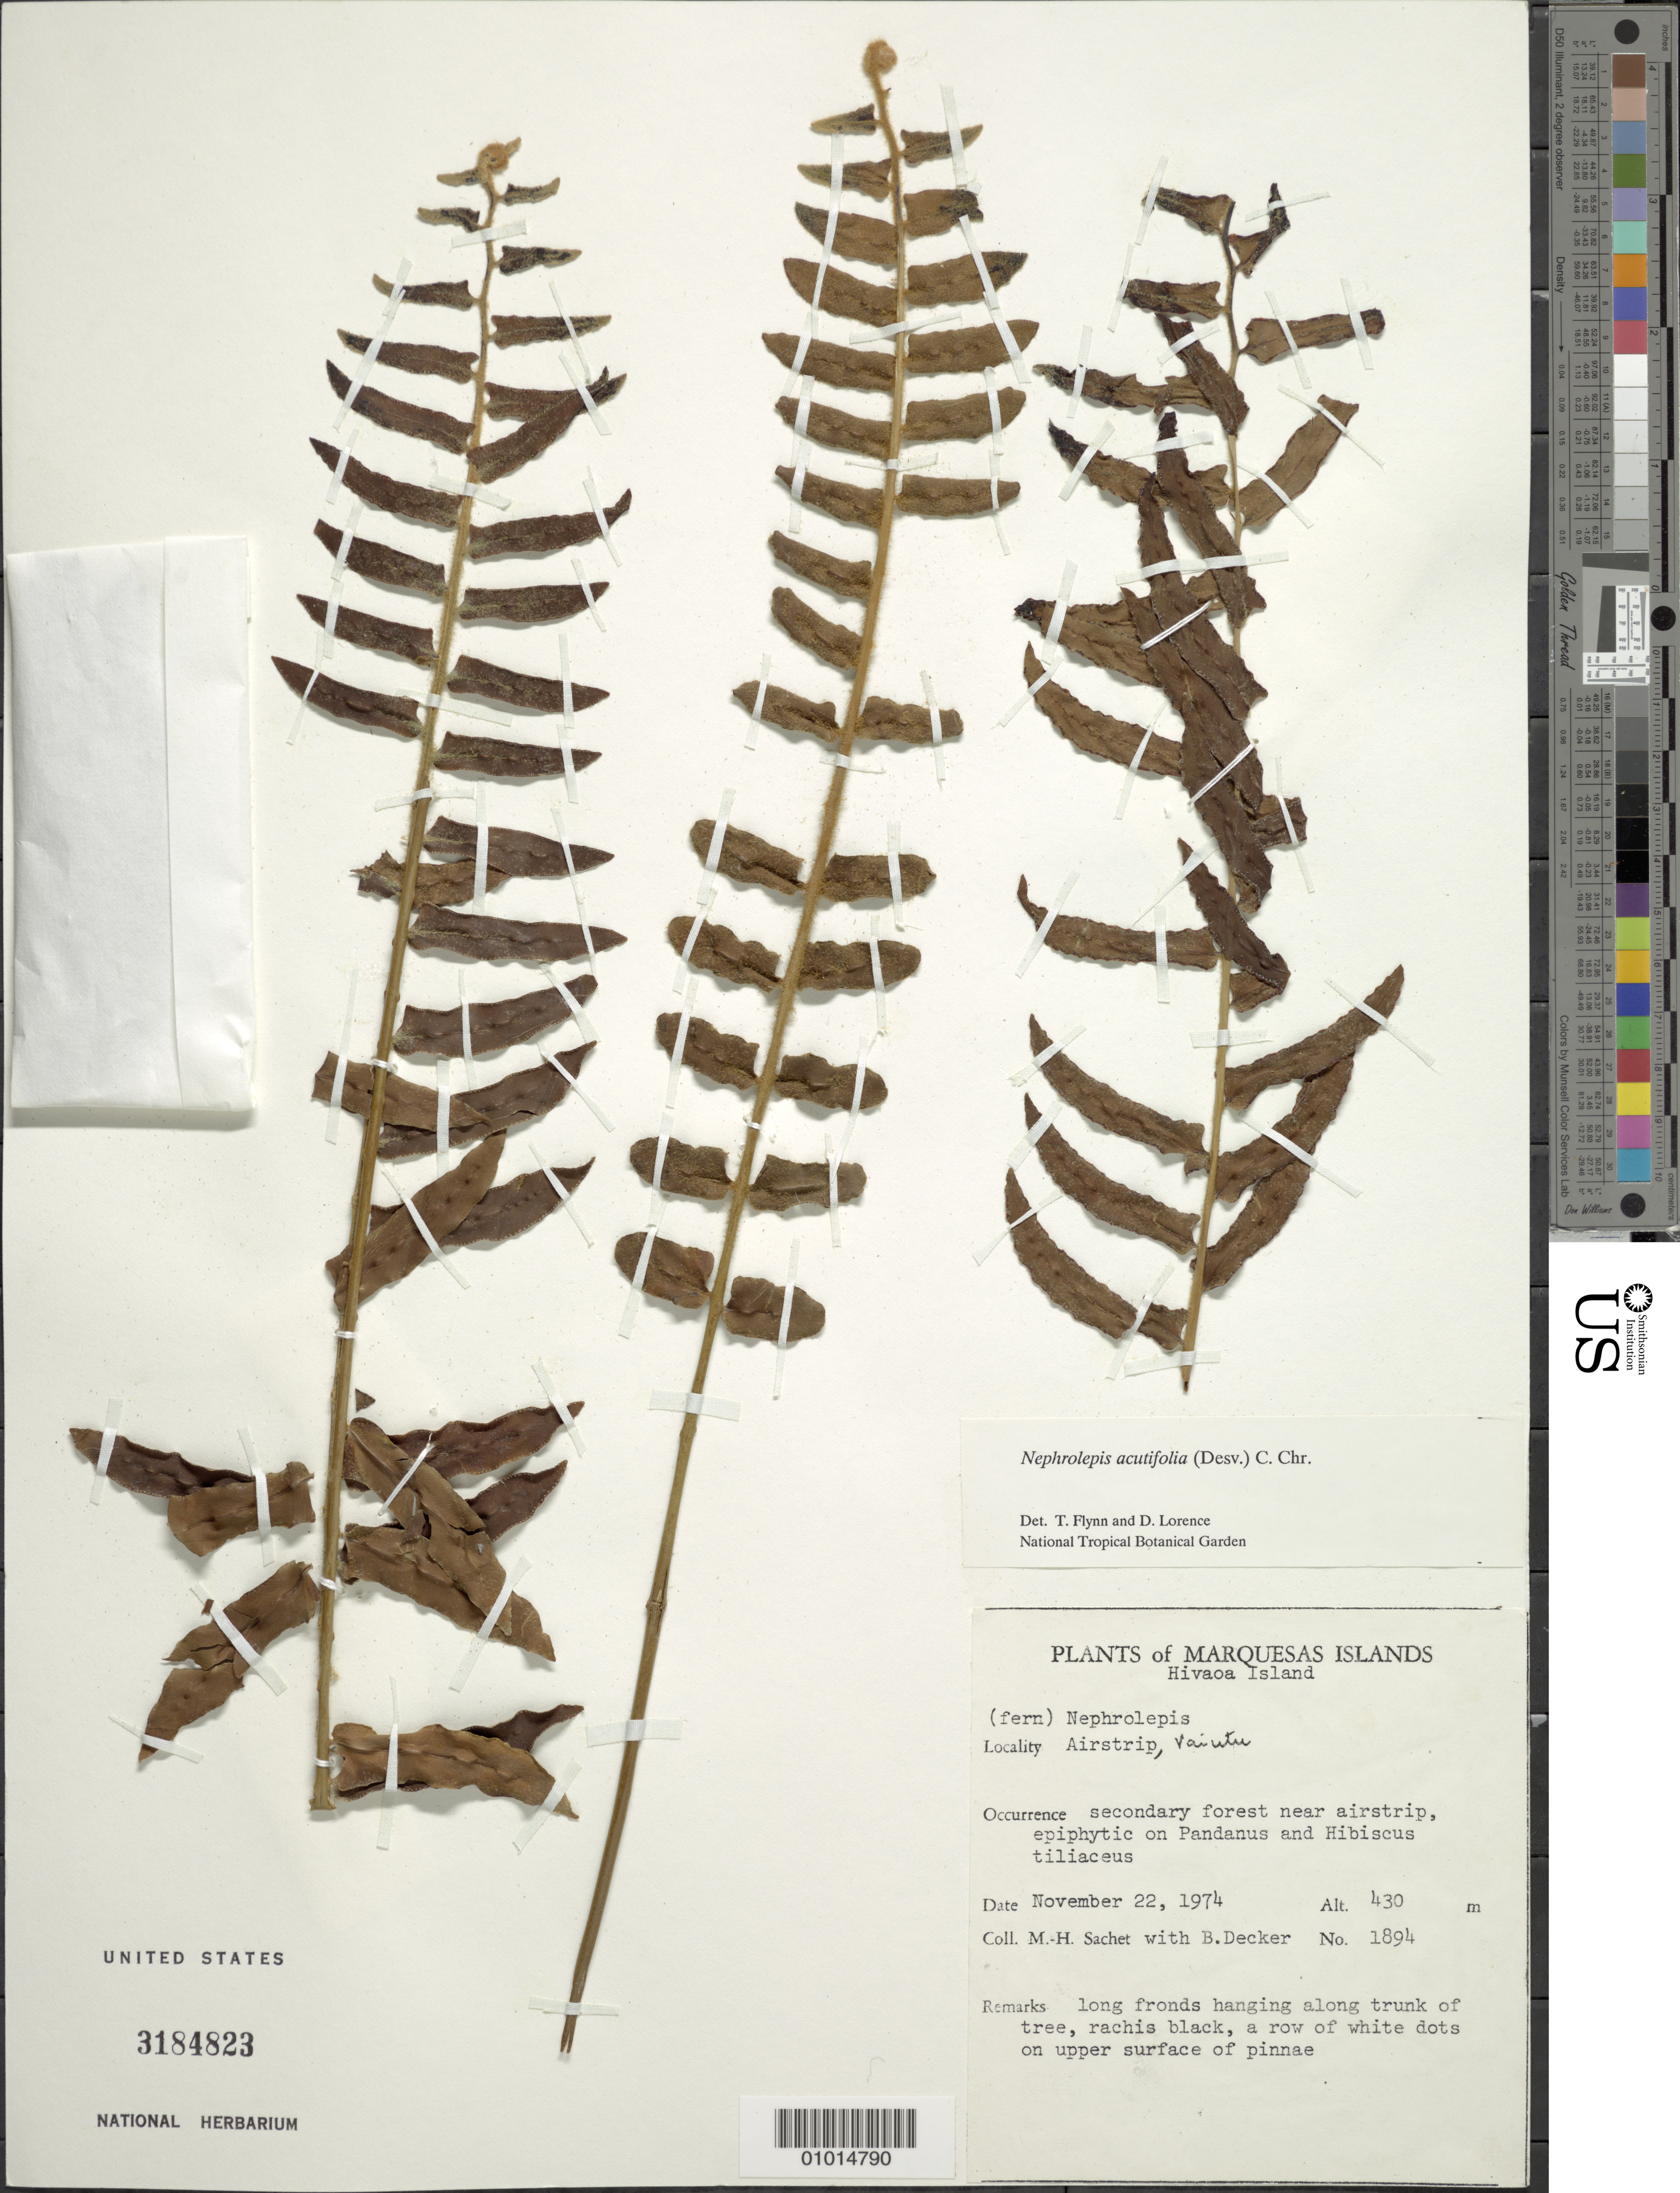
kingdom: Plantae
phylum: Tracheophyta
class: Polypodiopsida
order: Polypodiales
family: Nephrolepidaceae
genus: Nephrolepis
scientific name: Nephrolepis acutifolia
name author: (Desv.) Chr.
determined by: Lorence, David H., (PTBG), National Tropical Botanical Garden (UNITED STATES)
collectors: M.-H. Sachet & B. G. Decker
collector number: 1894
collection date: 1974-11-22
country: French Polynesia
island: Hiva Oa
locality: Vaiutu, airstrip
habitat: Secondary forest near airstrip, epiphytic on Pandanus and Hibiscus tiliaceus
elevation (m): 430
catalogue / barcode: US 3184823